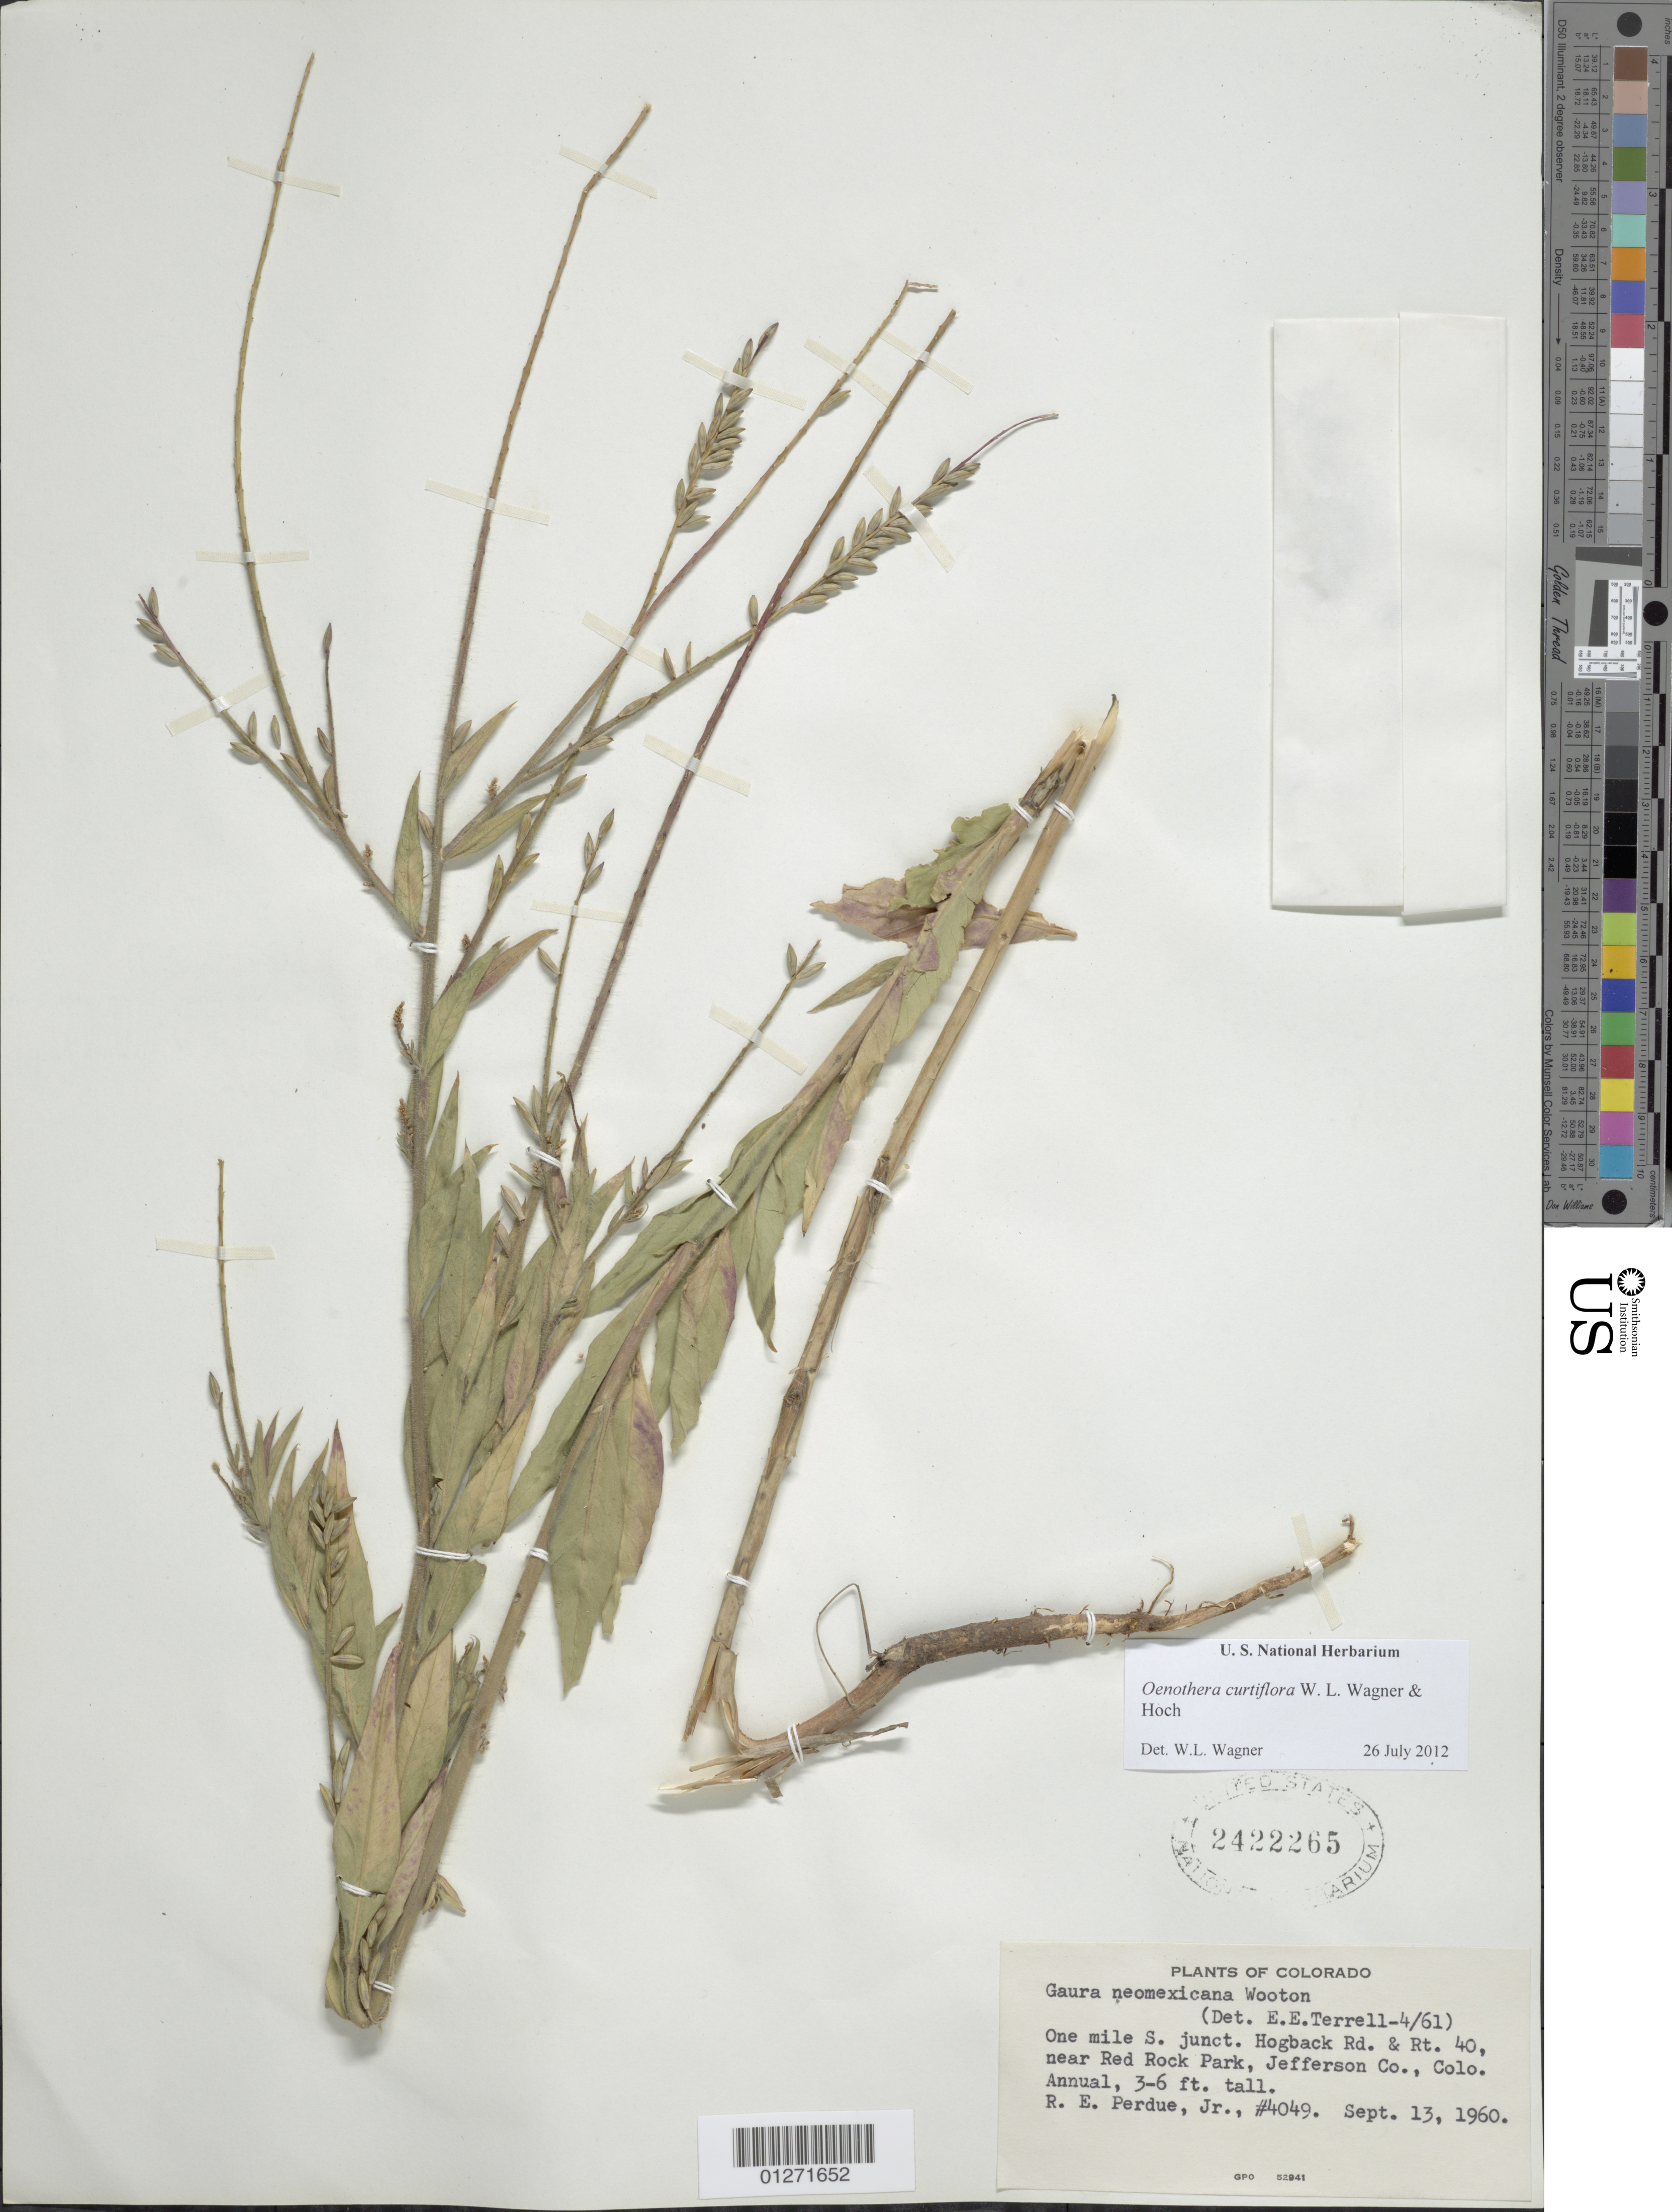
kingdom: Plantae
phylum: Tracheophyta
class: Magnoliopsida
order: Myrtales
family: Onagraceae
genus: Oenothera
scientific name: Oenothera curtiflora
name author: W.L. Wagner & Hoch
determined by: Wagner, W. L., (BOT), Smithsonian Institution - National Museum of Natural History (UNITED STATES)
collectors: R. E. Perdue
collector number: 4049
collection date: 1960-09-13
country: United States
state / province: Colorado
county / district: Jefferson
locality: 1 mi S junct. Hogback Rd. and Rt. 40, near Red Rock Park.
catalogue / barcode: US 2422265